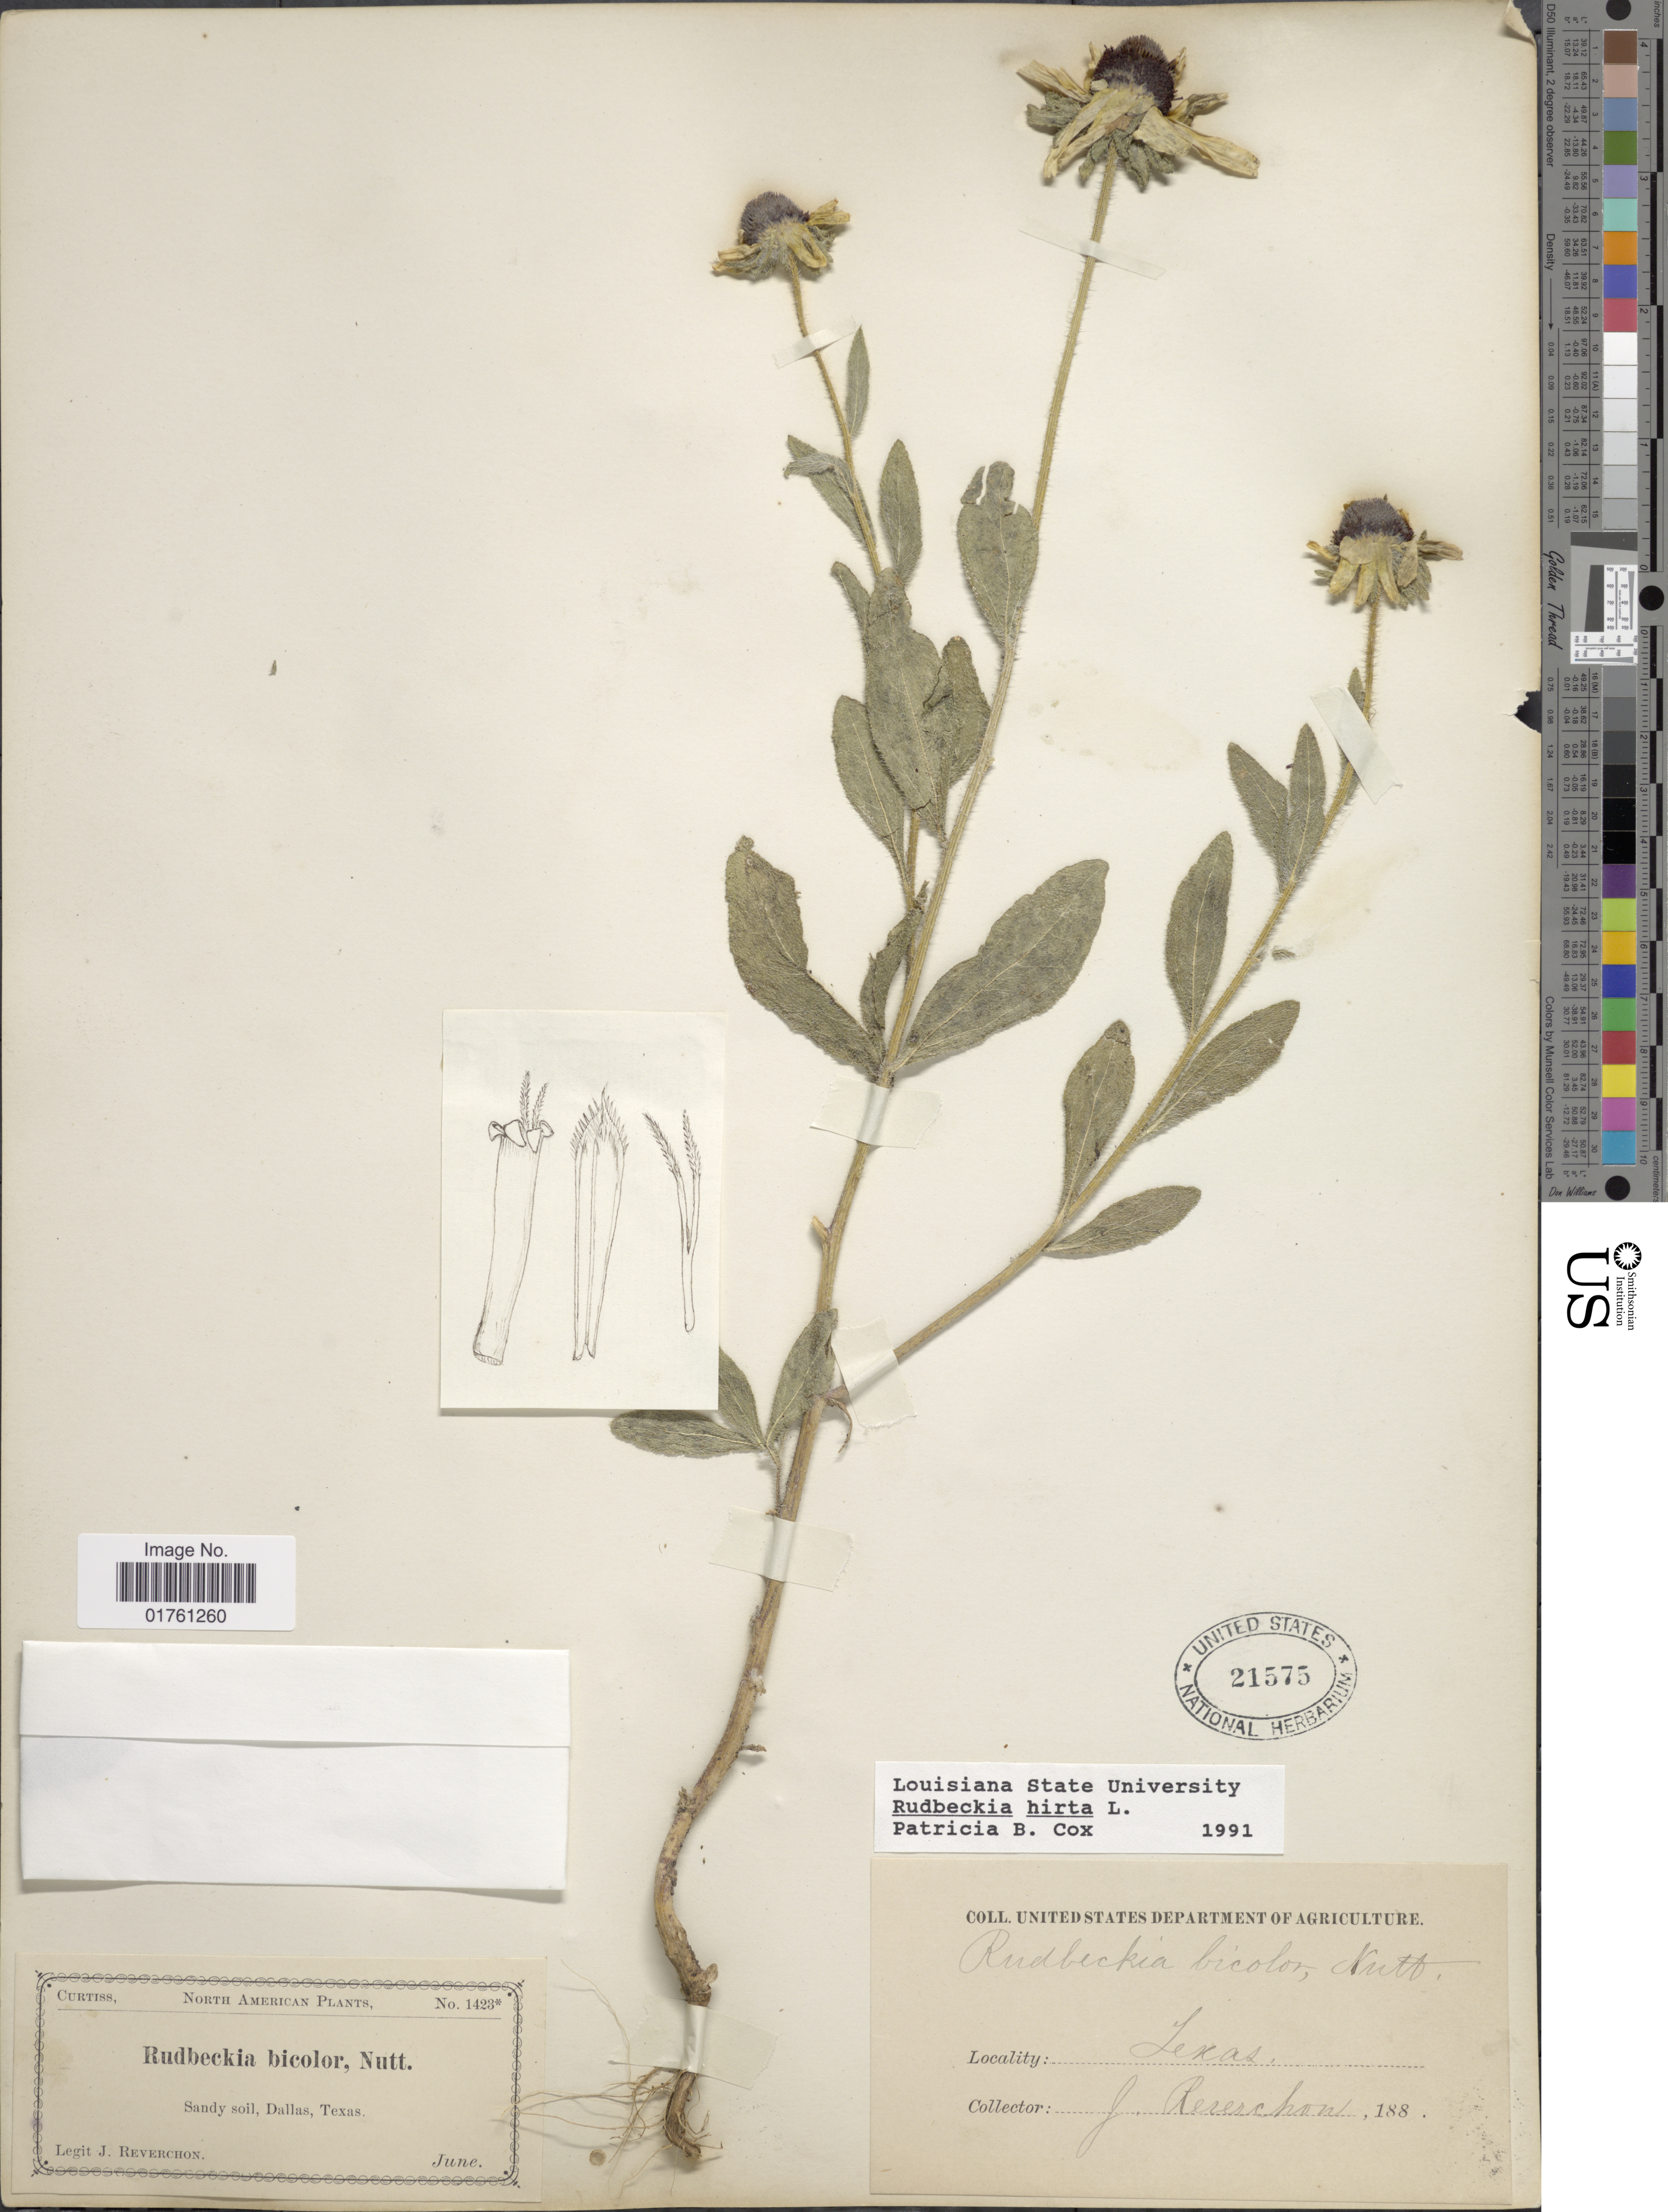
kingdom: Plantae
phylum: Tracheophyta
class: Magnoliopsida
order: Asterales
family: Asteraceae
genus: Rudbeckia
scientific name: Rudbeckia hirta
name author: L.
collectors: J. Reverchon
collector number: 1423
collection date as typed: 188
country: United States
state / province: Texas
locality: Sandy soil, Dallas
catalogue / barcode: US 21575